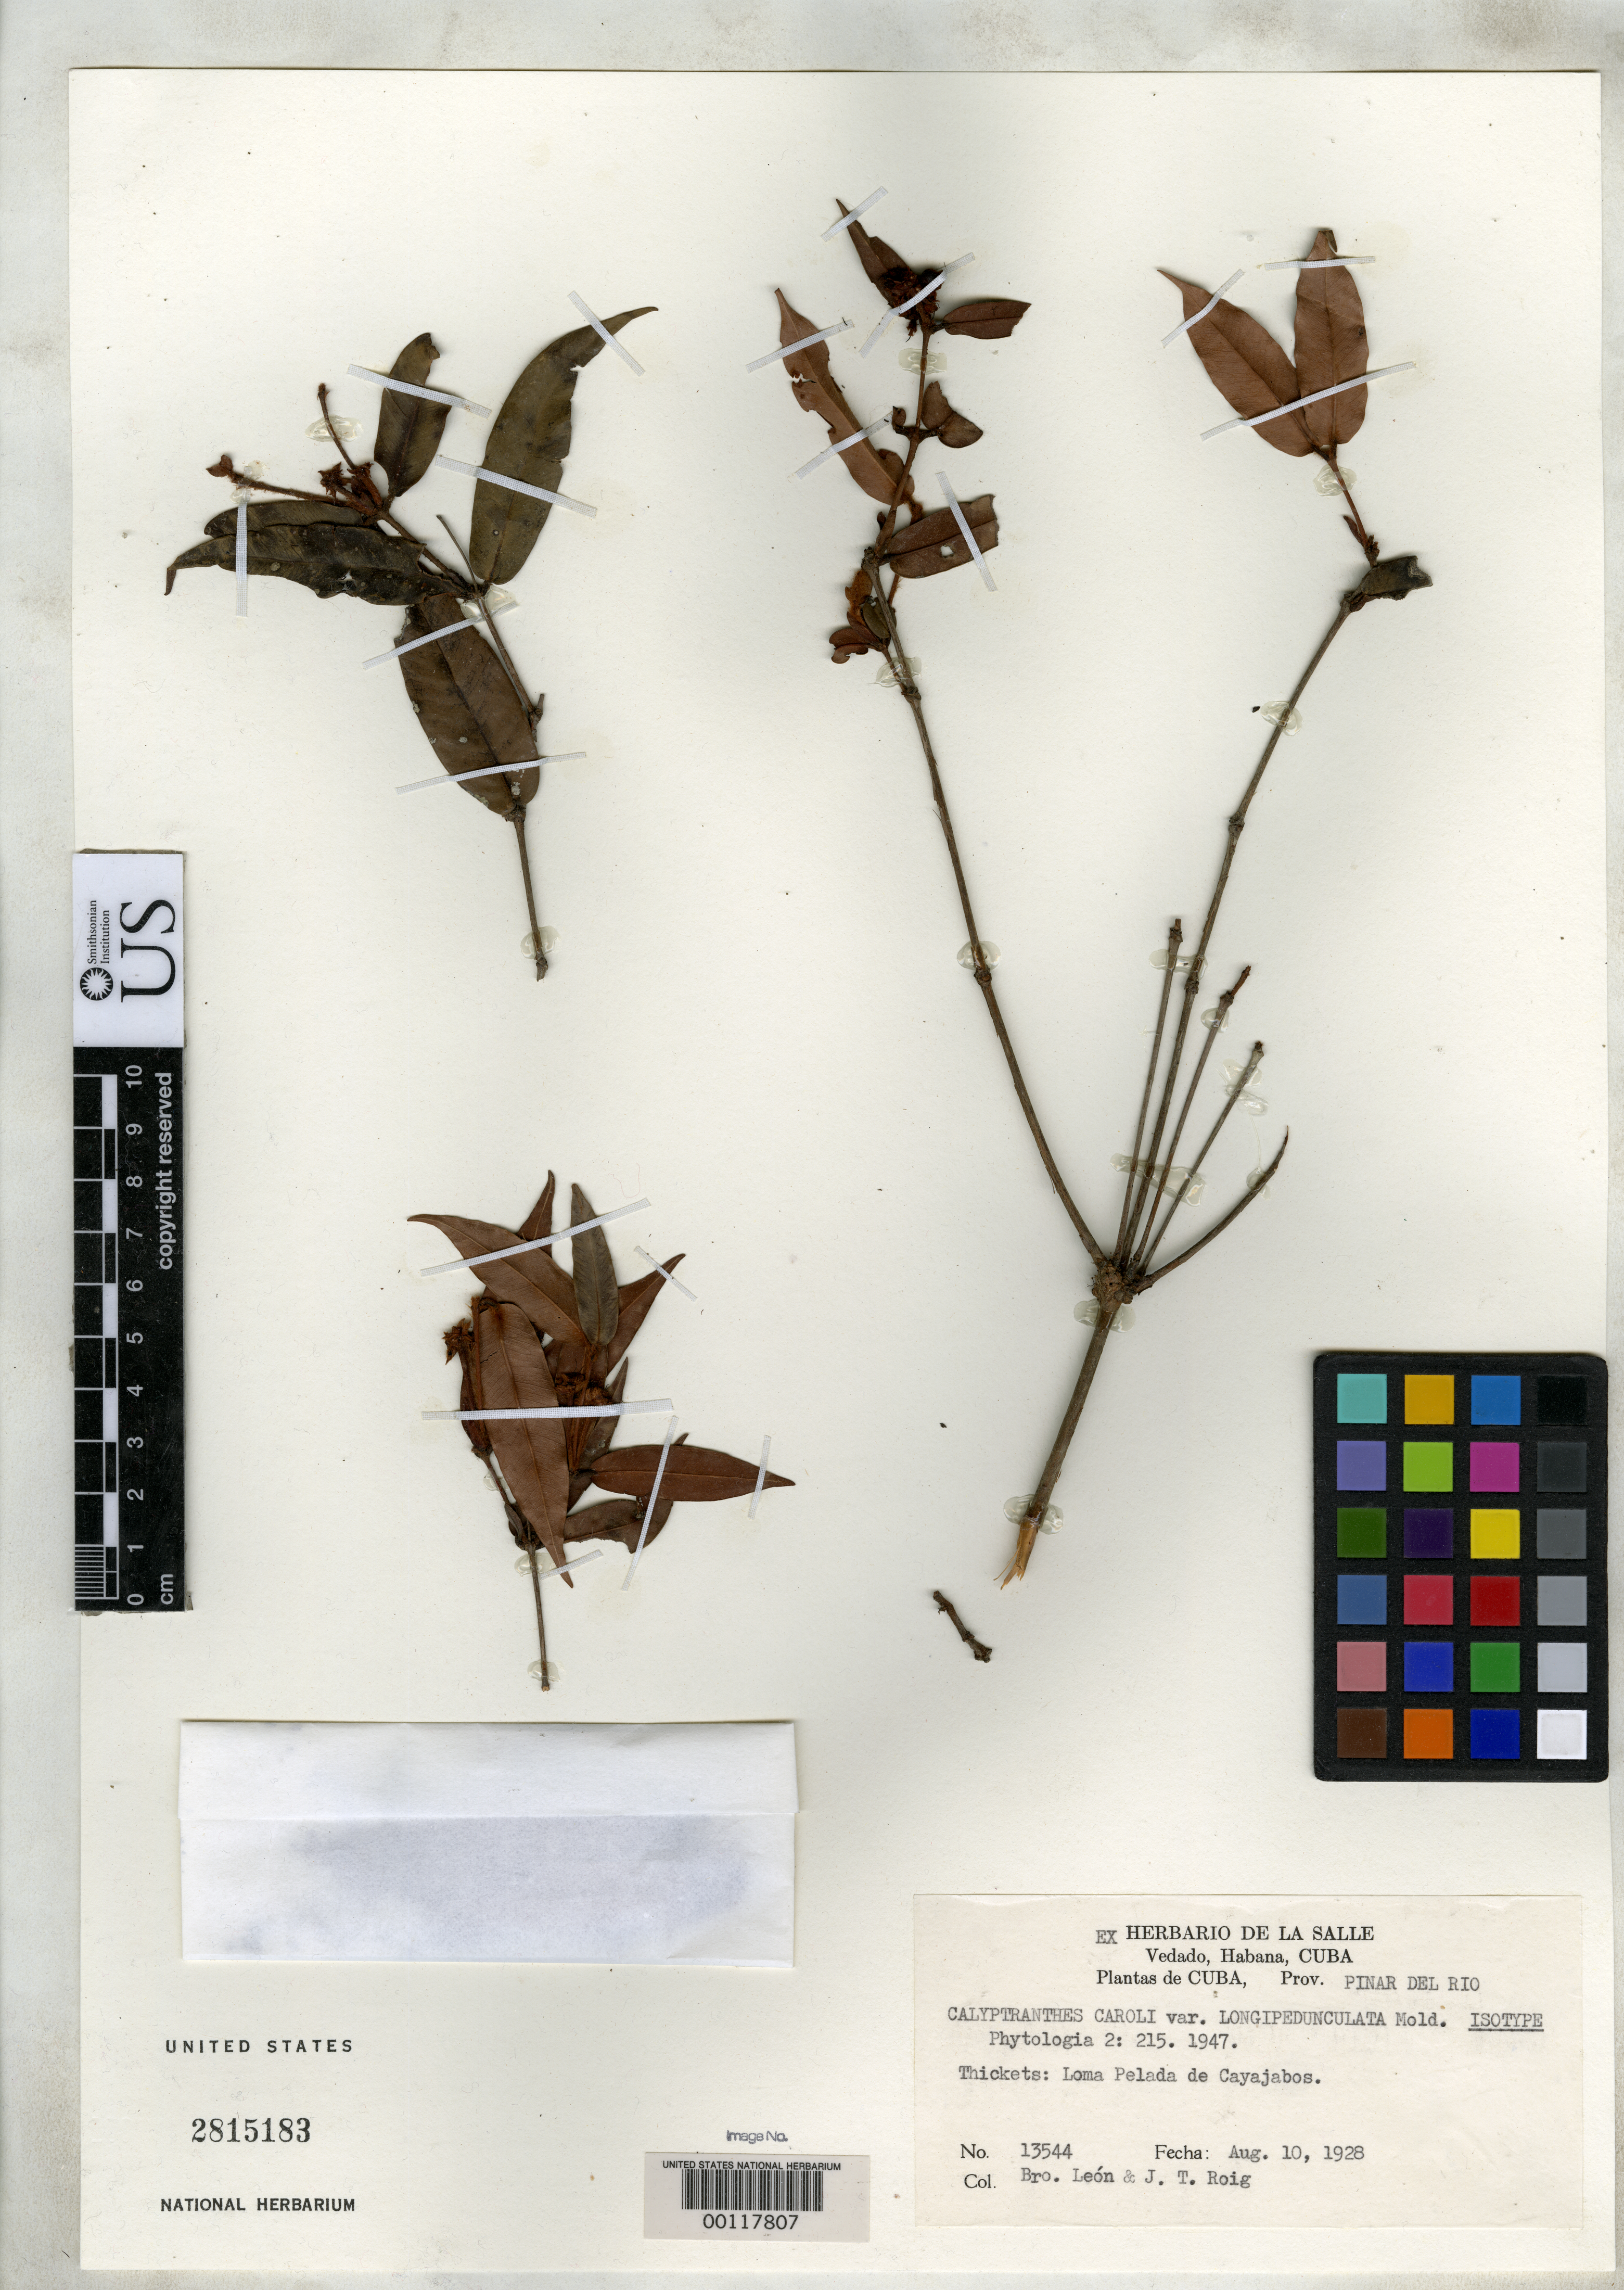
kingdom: Plantae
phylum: Tracheophyta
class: Magnoliopsida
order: Myrtales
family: Myrtaceae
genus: Calyptranthes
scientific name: Calyptranthes caroli var. longipedunculata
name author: Moldenke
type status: Isotype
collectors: Bro. León & J. Roig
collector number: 13544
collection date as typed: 10 Aug 1928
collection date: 1928-08-10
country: Cuba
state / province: Pinar del Río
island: Greater Antilles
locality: Loma Pelada Decayajabos.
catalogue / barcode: US 2815183